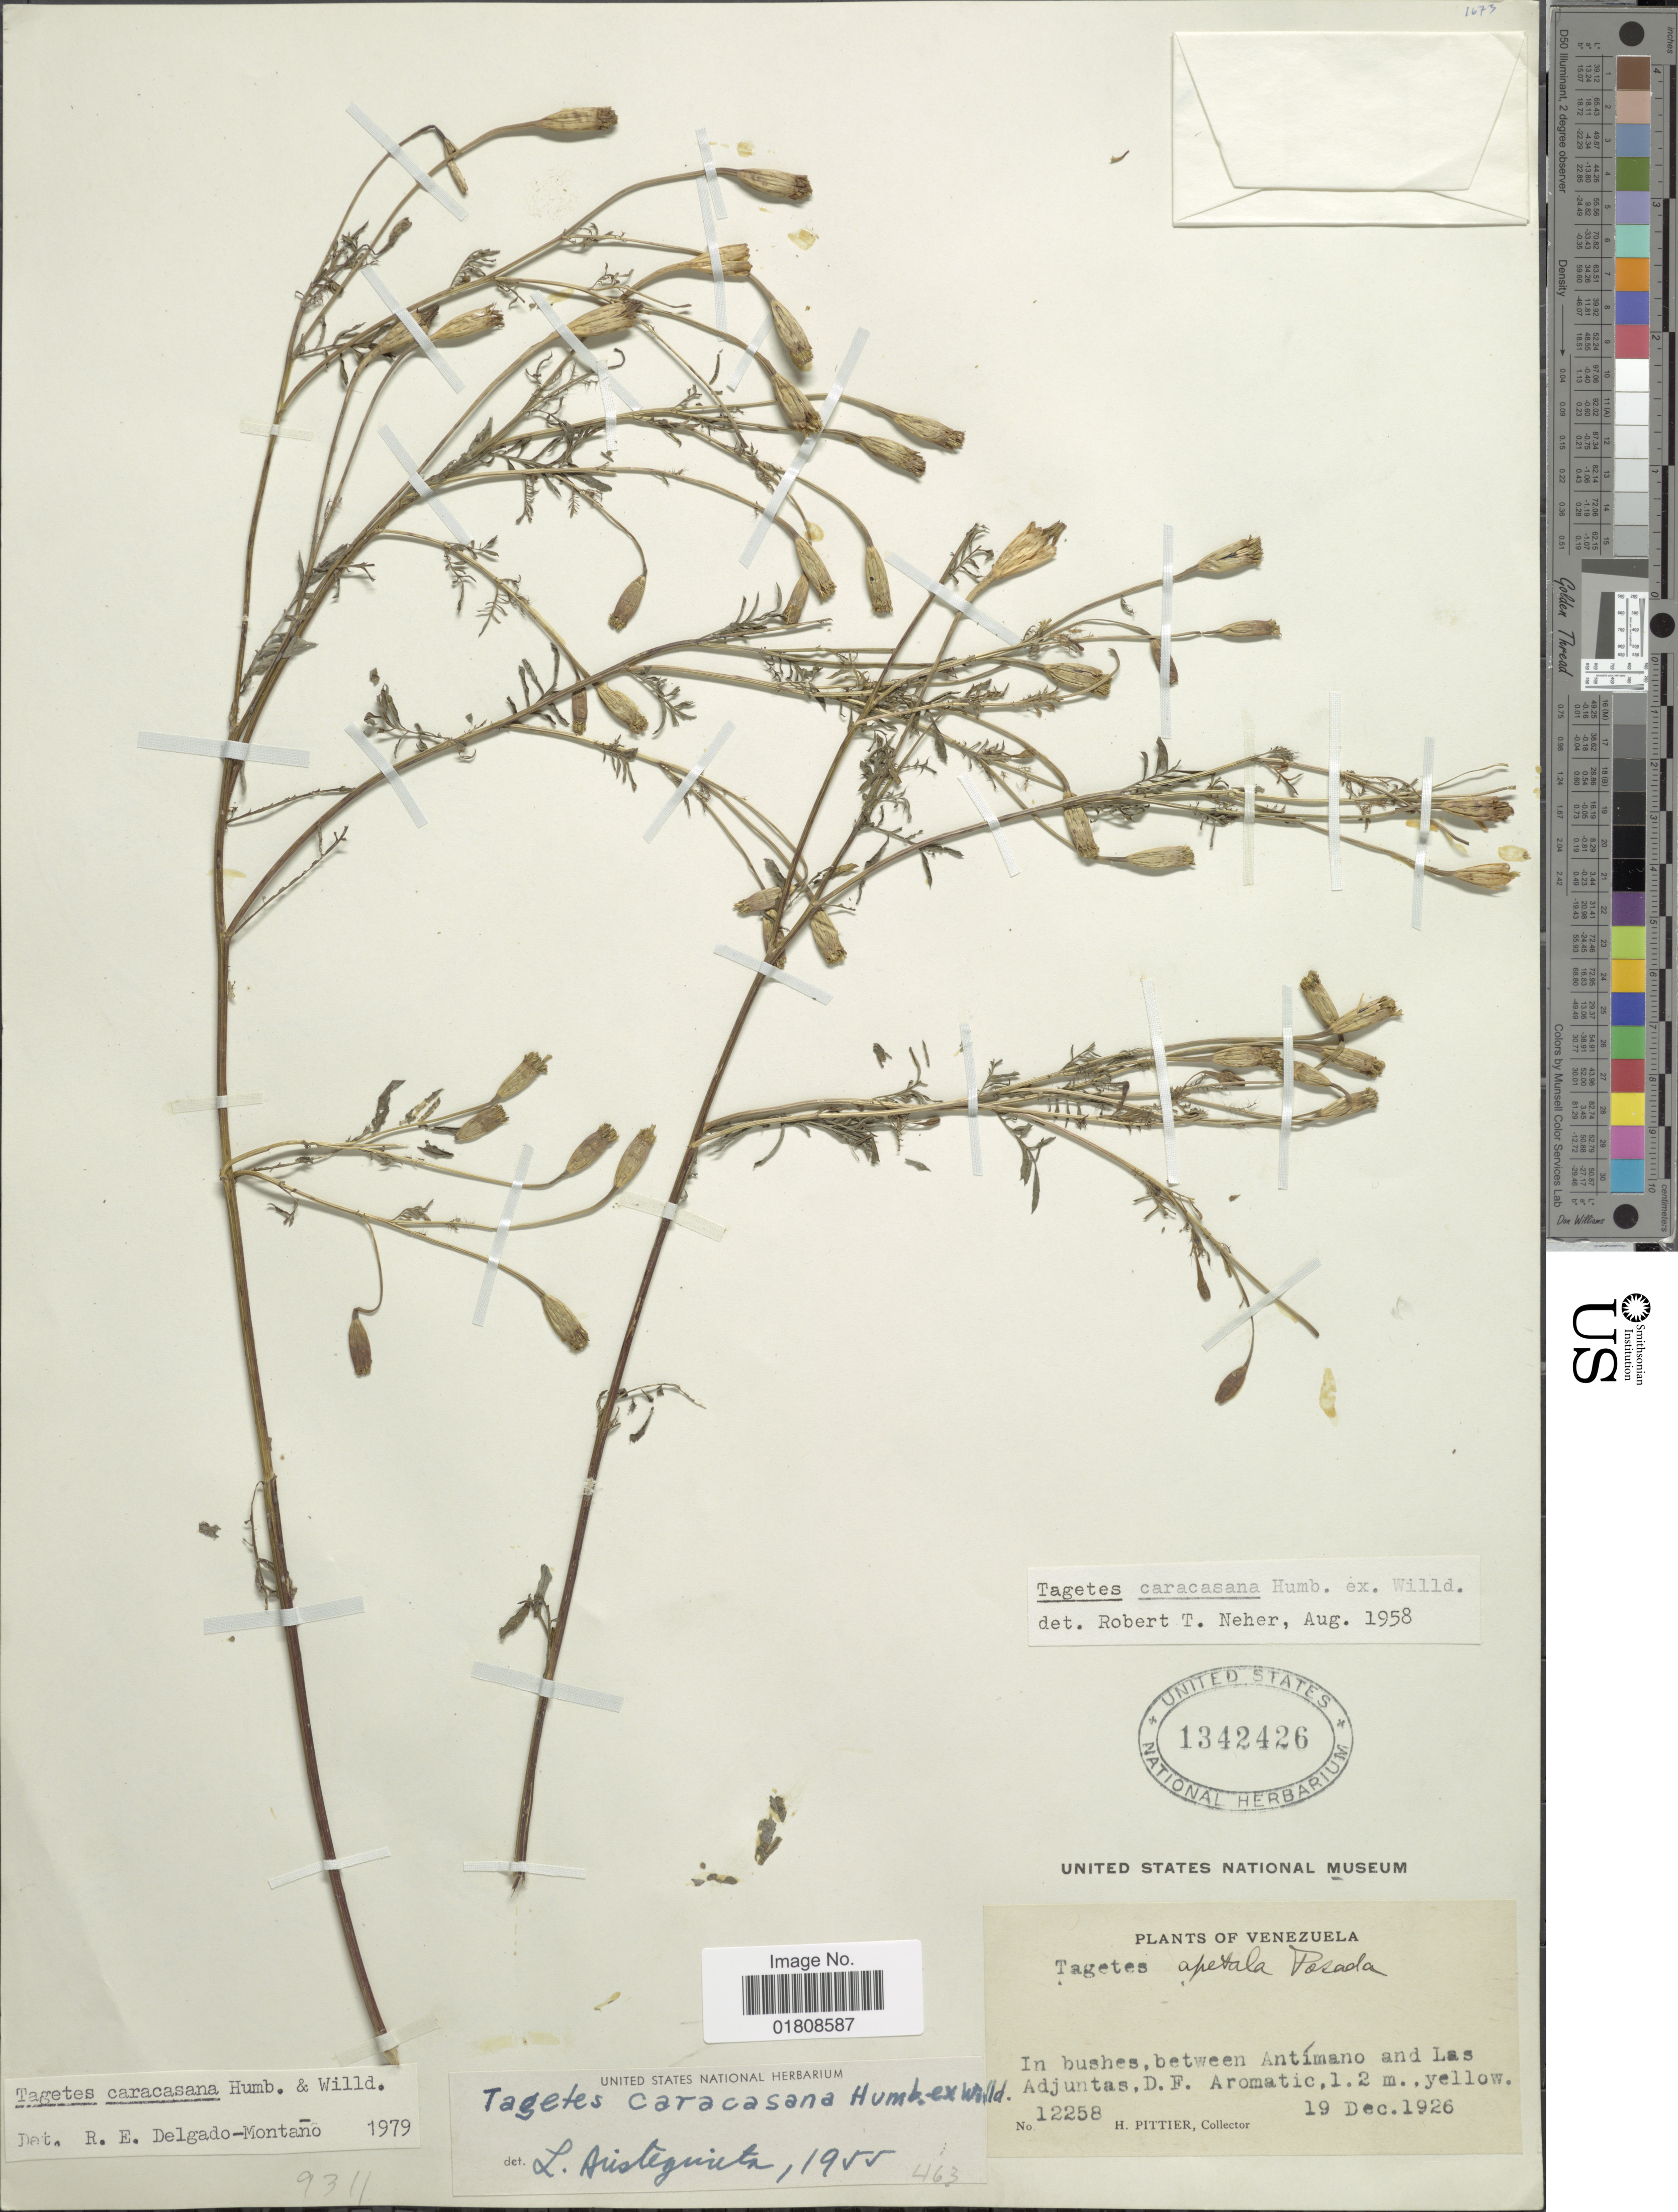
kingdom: Plantae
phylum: Tracheophyta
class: Magnoliopsida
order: Asterales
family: Asteraceae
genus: Tagetes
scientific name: Tagetes caracasana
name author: Humb. ex Willd.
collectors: H. F. Pittier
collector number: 12258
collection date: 1926-12-19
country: Venezuela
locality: Between Antimano and Las Adjuntas, D. F.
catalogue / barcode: US 1342426